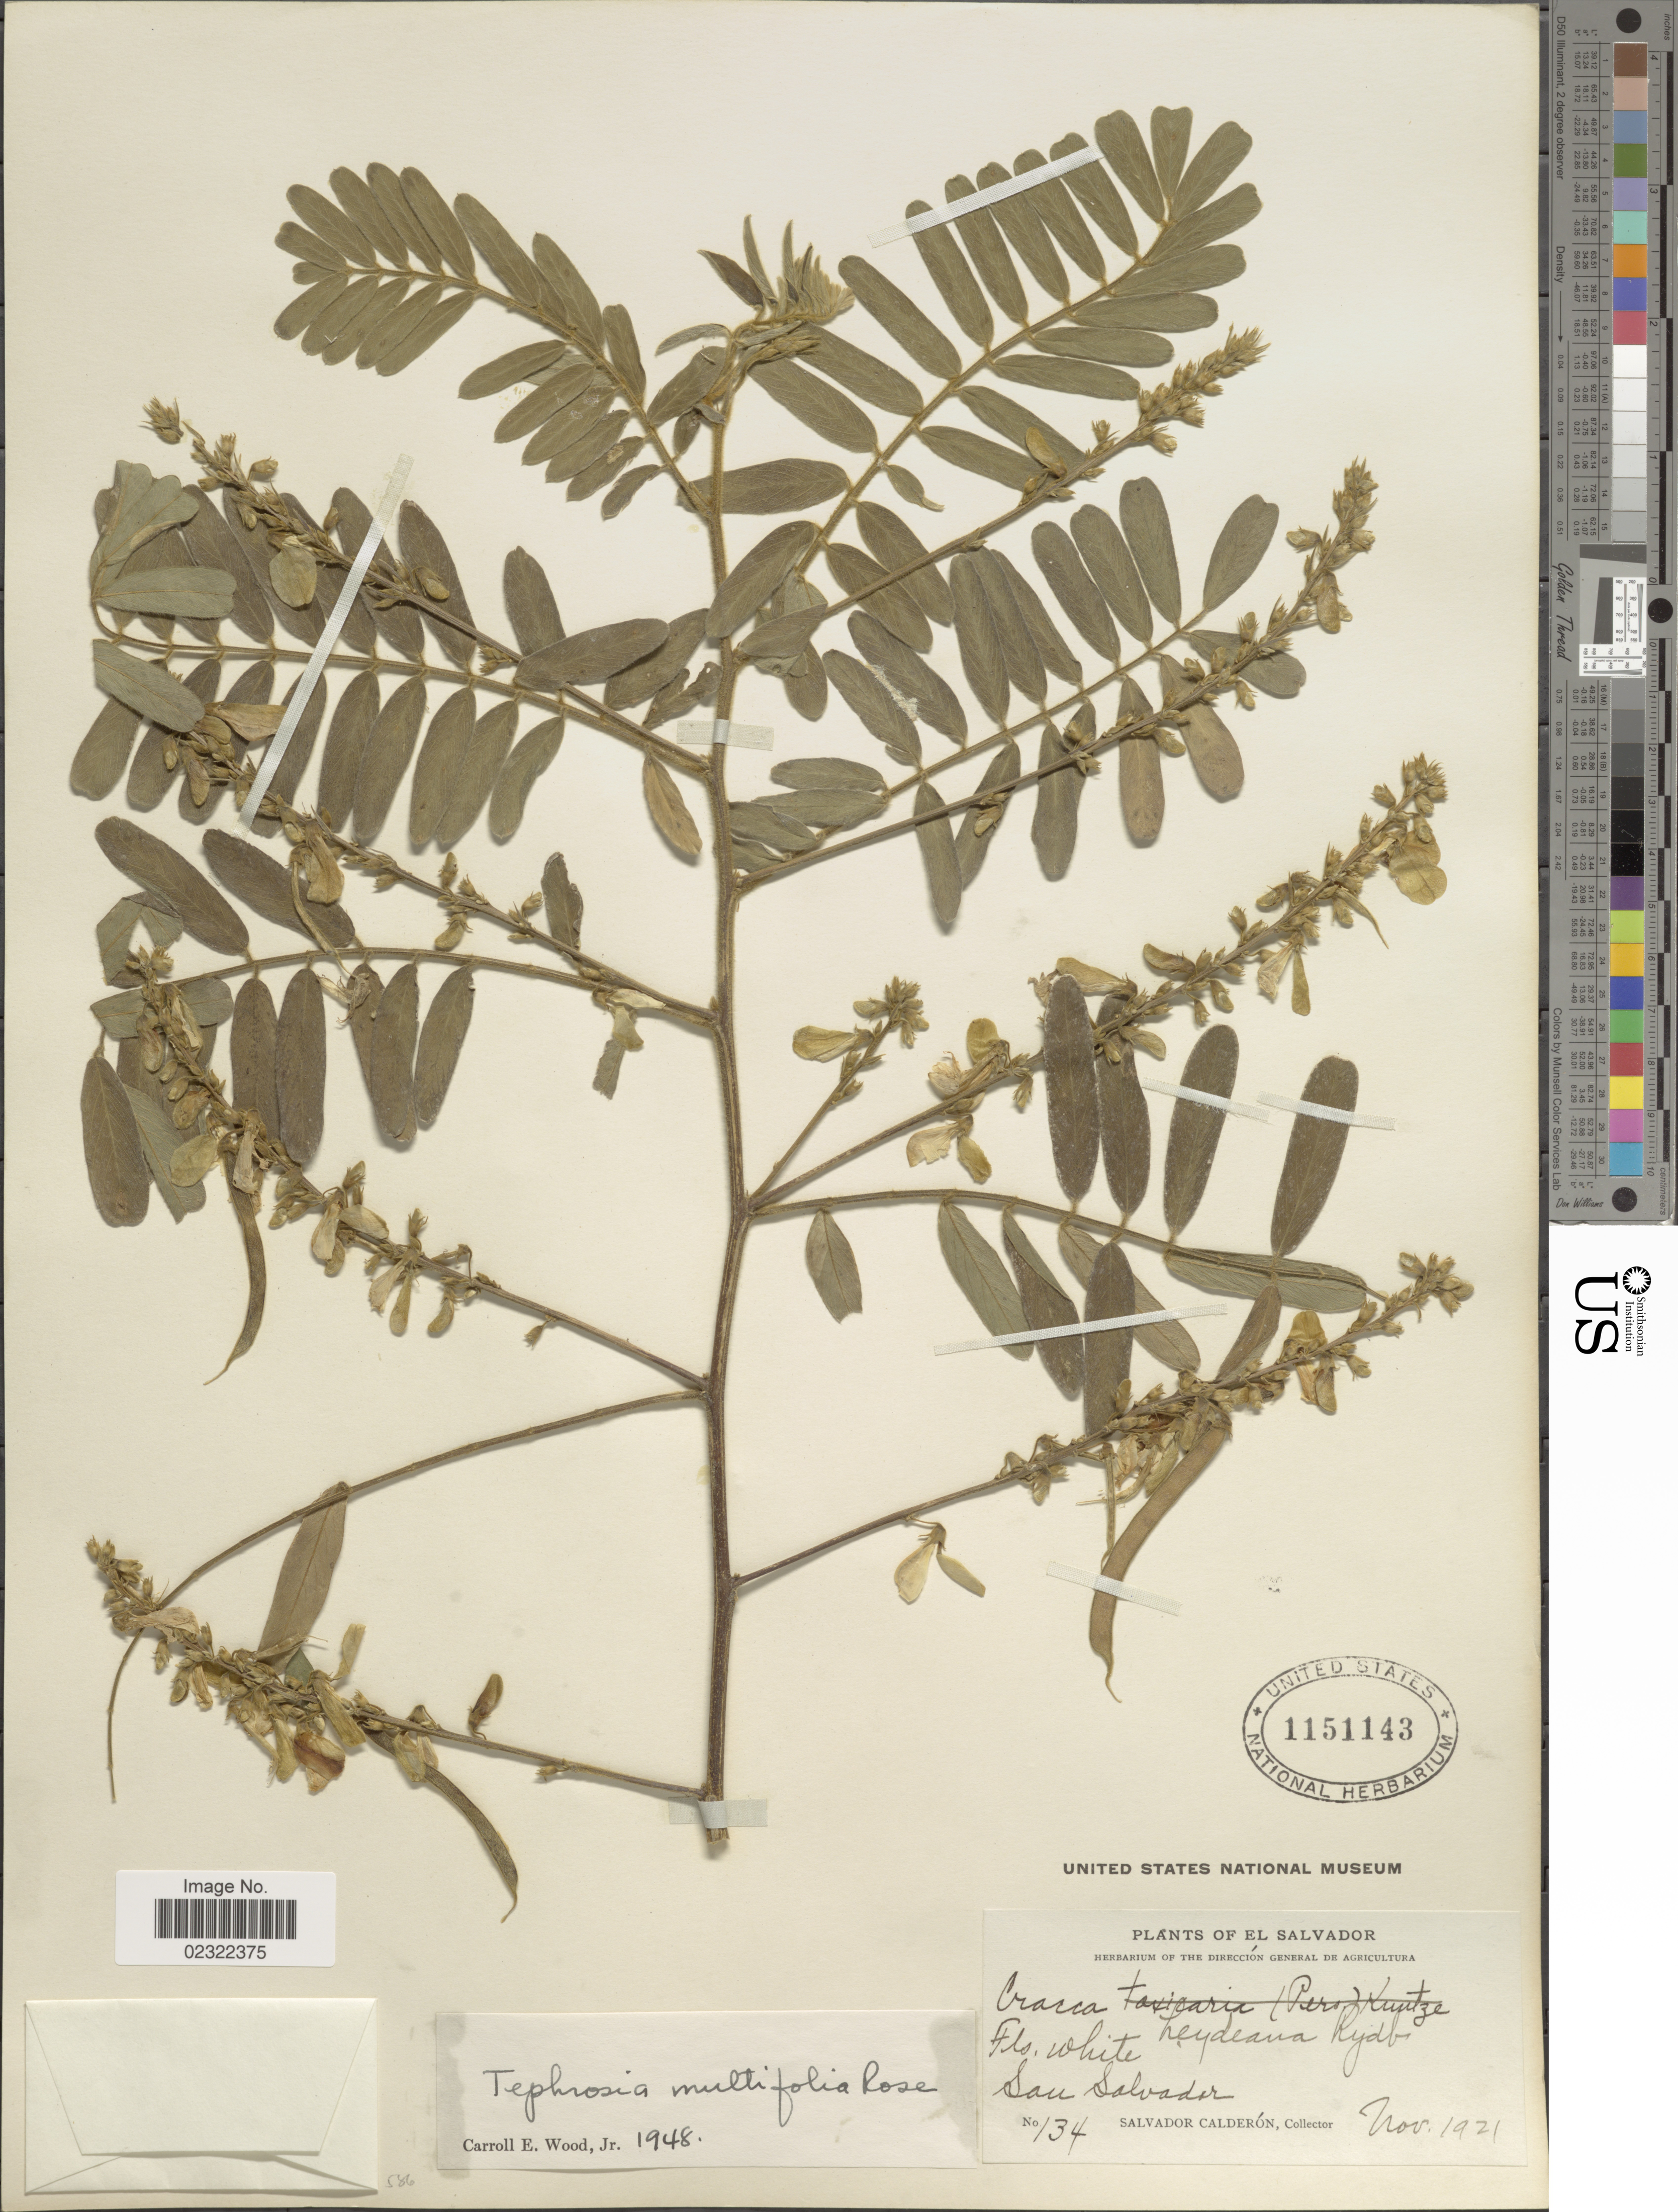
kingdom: Plantae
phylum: Tracheophyta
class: Magnoliopsida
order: Fabales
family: Fabaceae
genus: Tephrosia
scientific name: Tephrosia multifolia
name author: Rose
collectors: S. Calderón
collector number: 134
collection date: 1921-11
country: El Salvador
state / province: San Salvador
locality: San Salvador, El Salvador.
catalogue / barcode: US 1151143